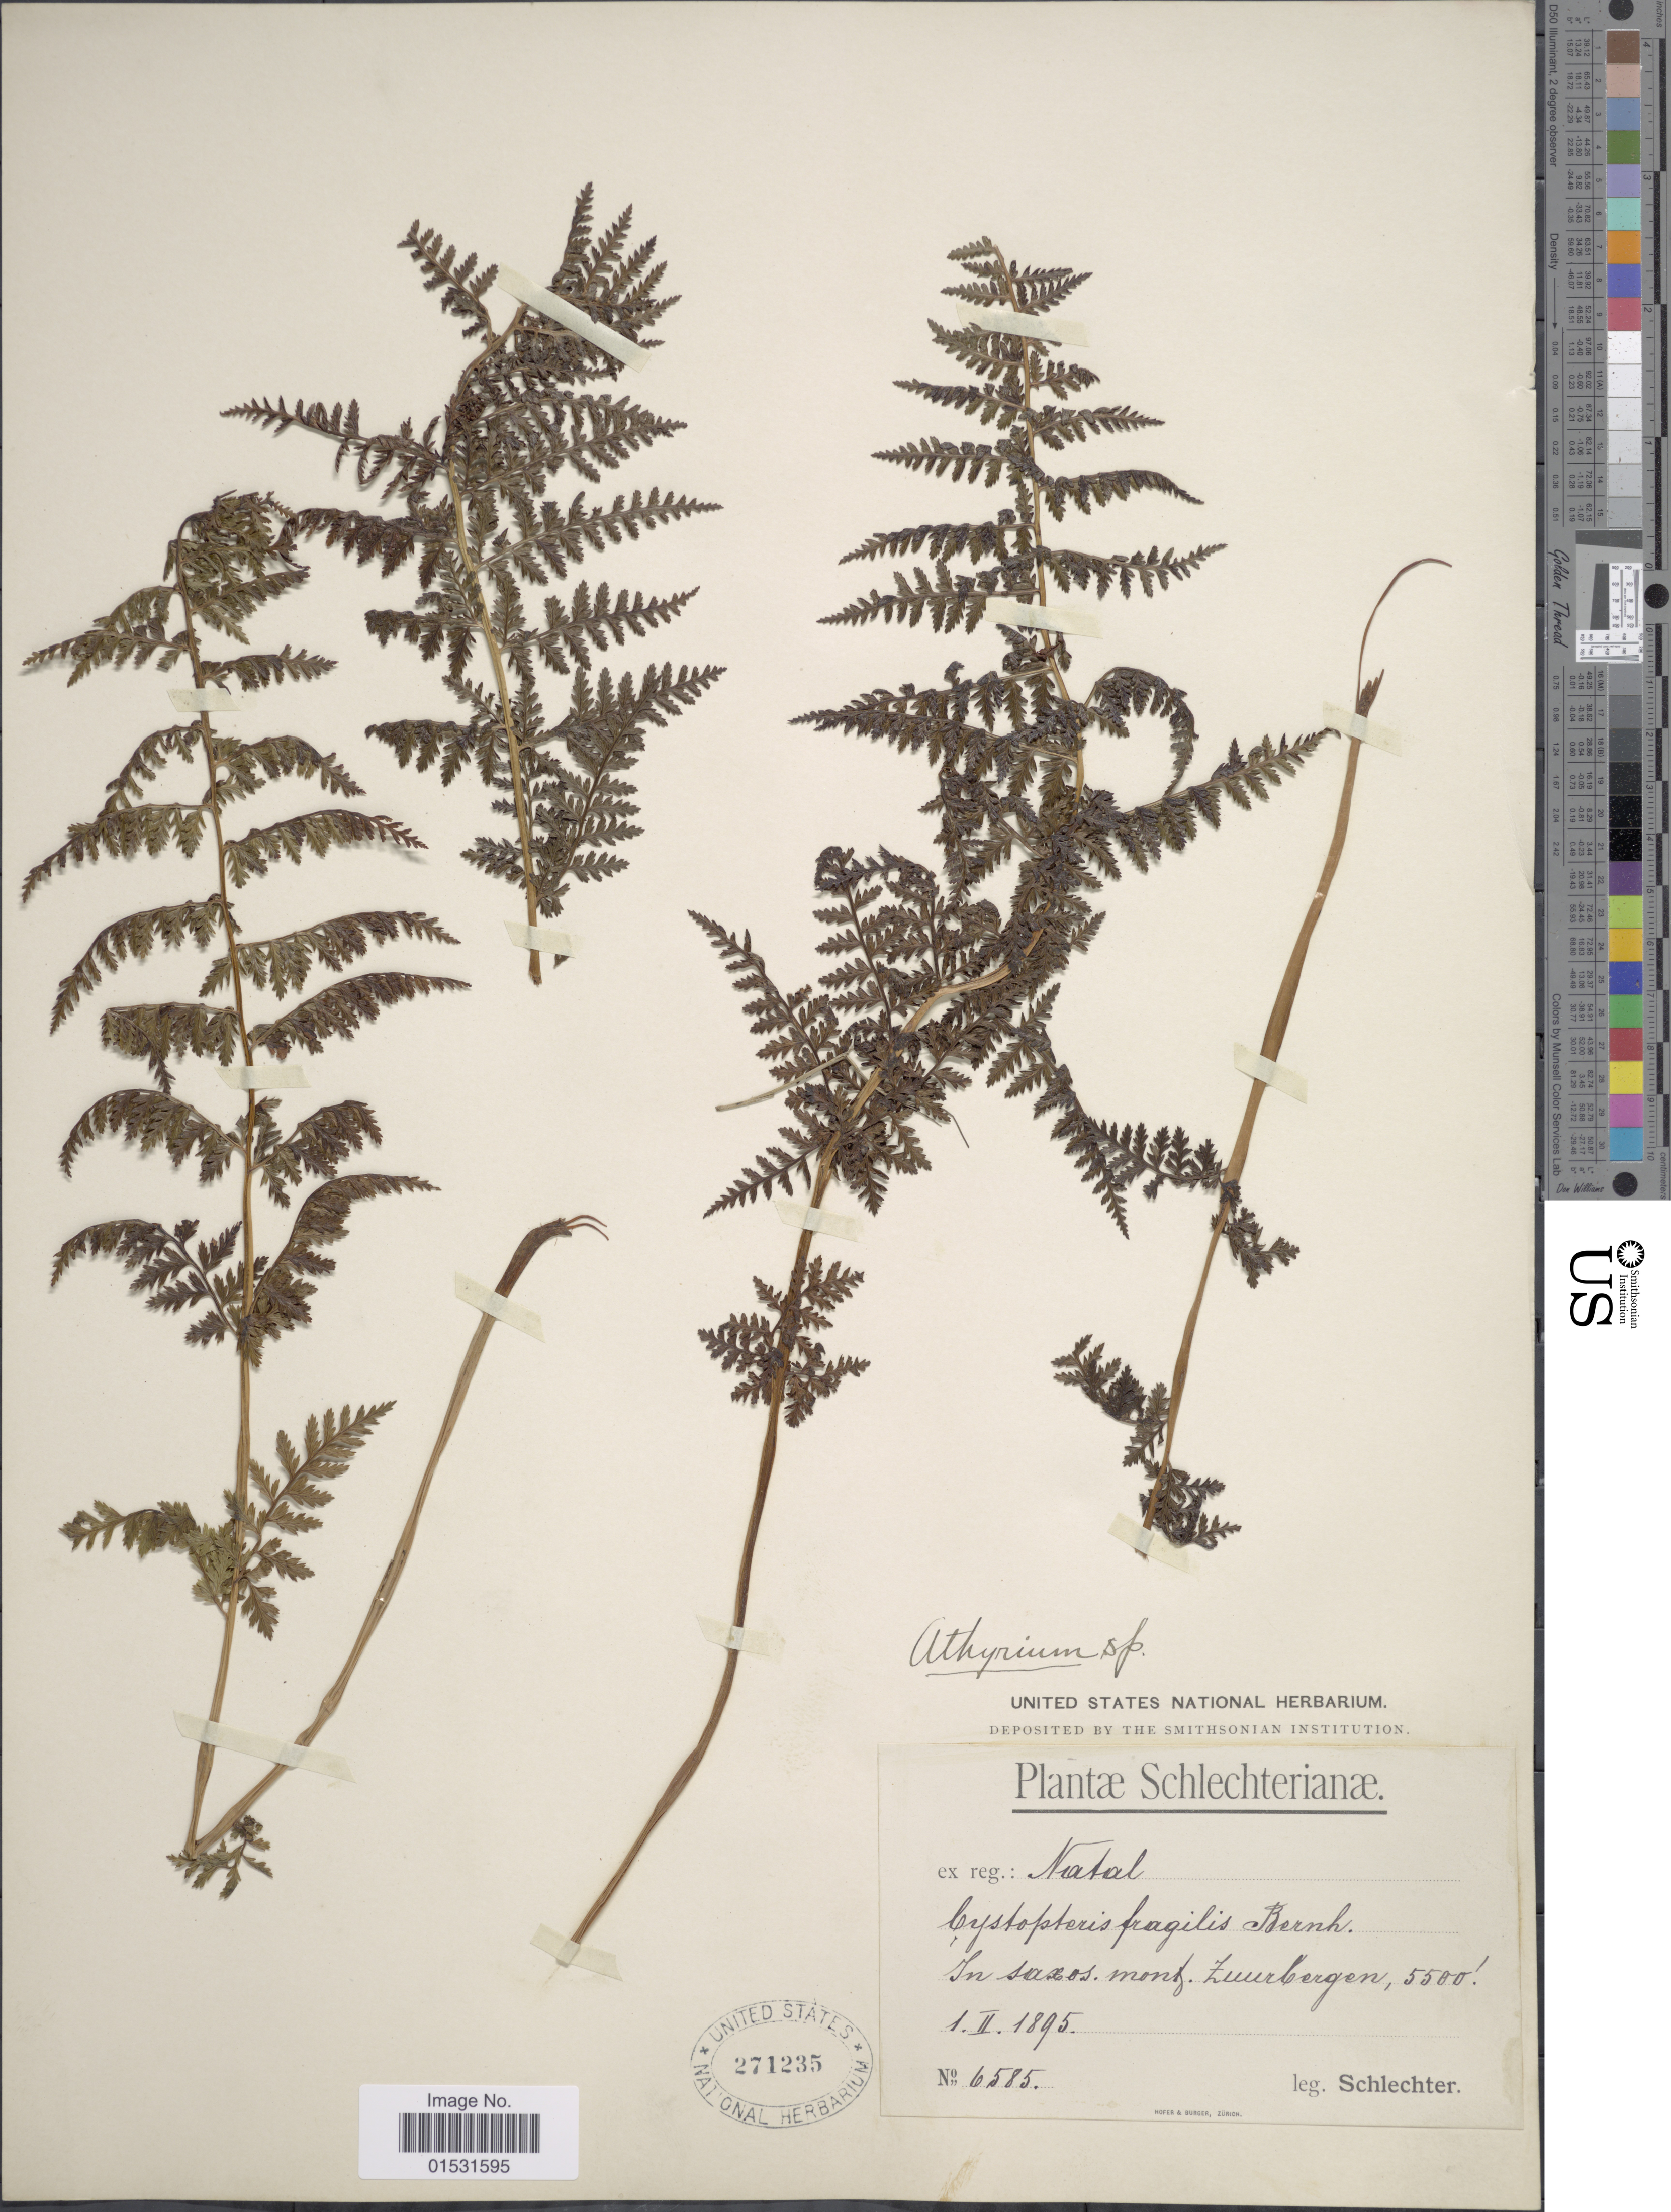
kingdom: Plantae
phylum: Tracheophyta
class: Polypodiopsida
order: Polypodiales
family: Athyriaceae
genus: Athyrium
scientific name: Athyrium schimperi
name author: Mougeot ex Fée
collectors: Schlechter, --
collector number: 6585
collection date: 1895-02-01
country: South Africa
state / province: KwaZulu-Natal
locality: Natal. In saxos. monf. Zuurbergen.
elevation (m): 1676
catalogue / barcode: US 271235